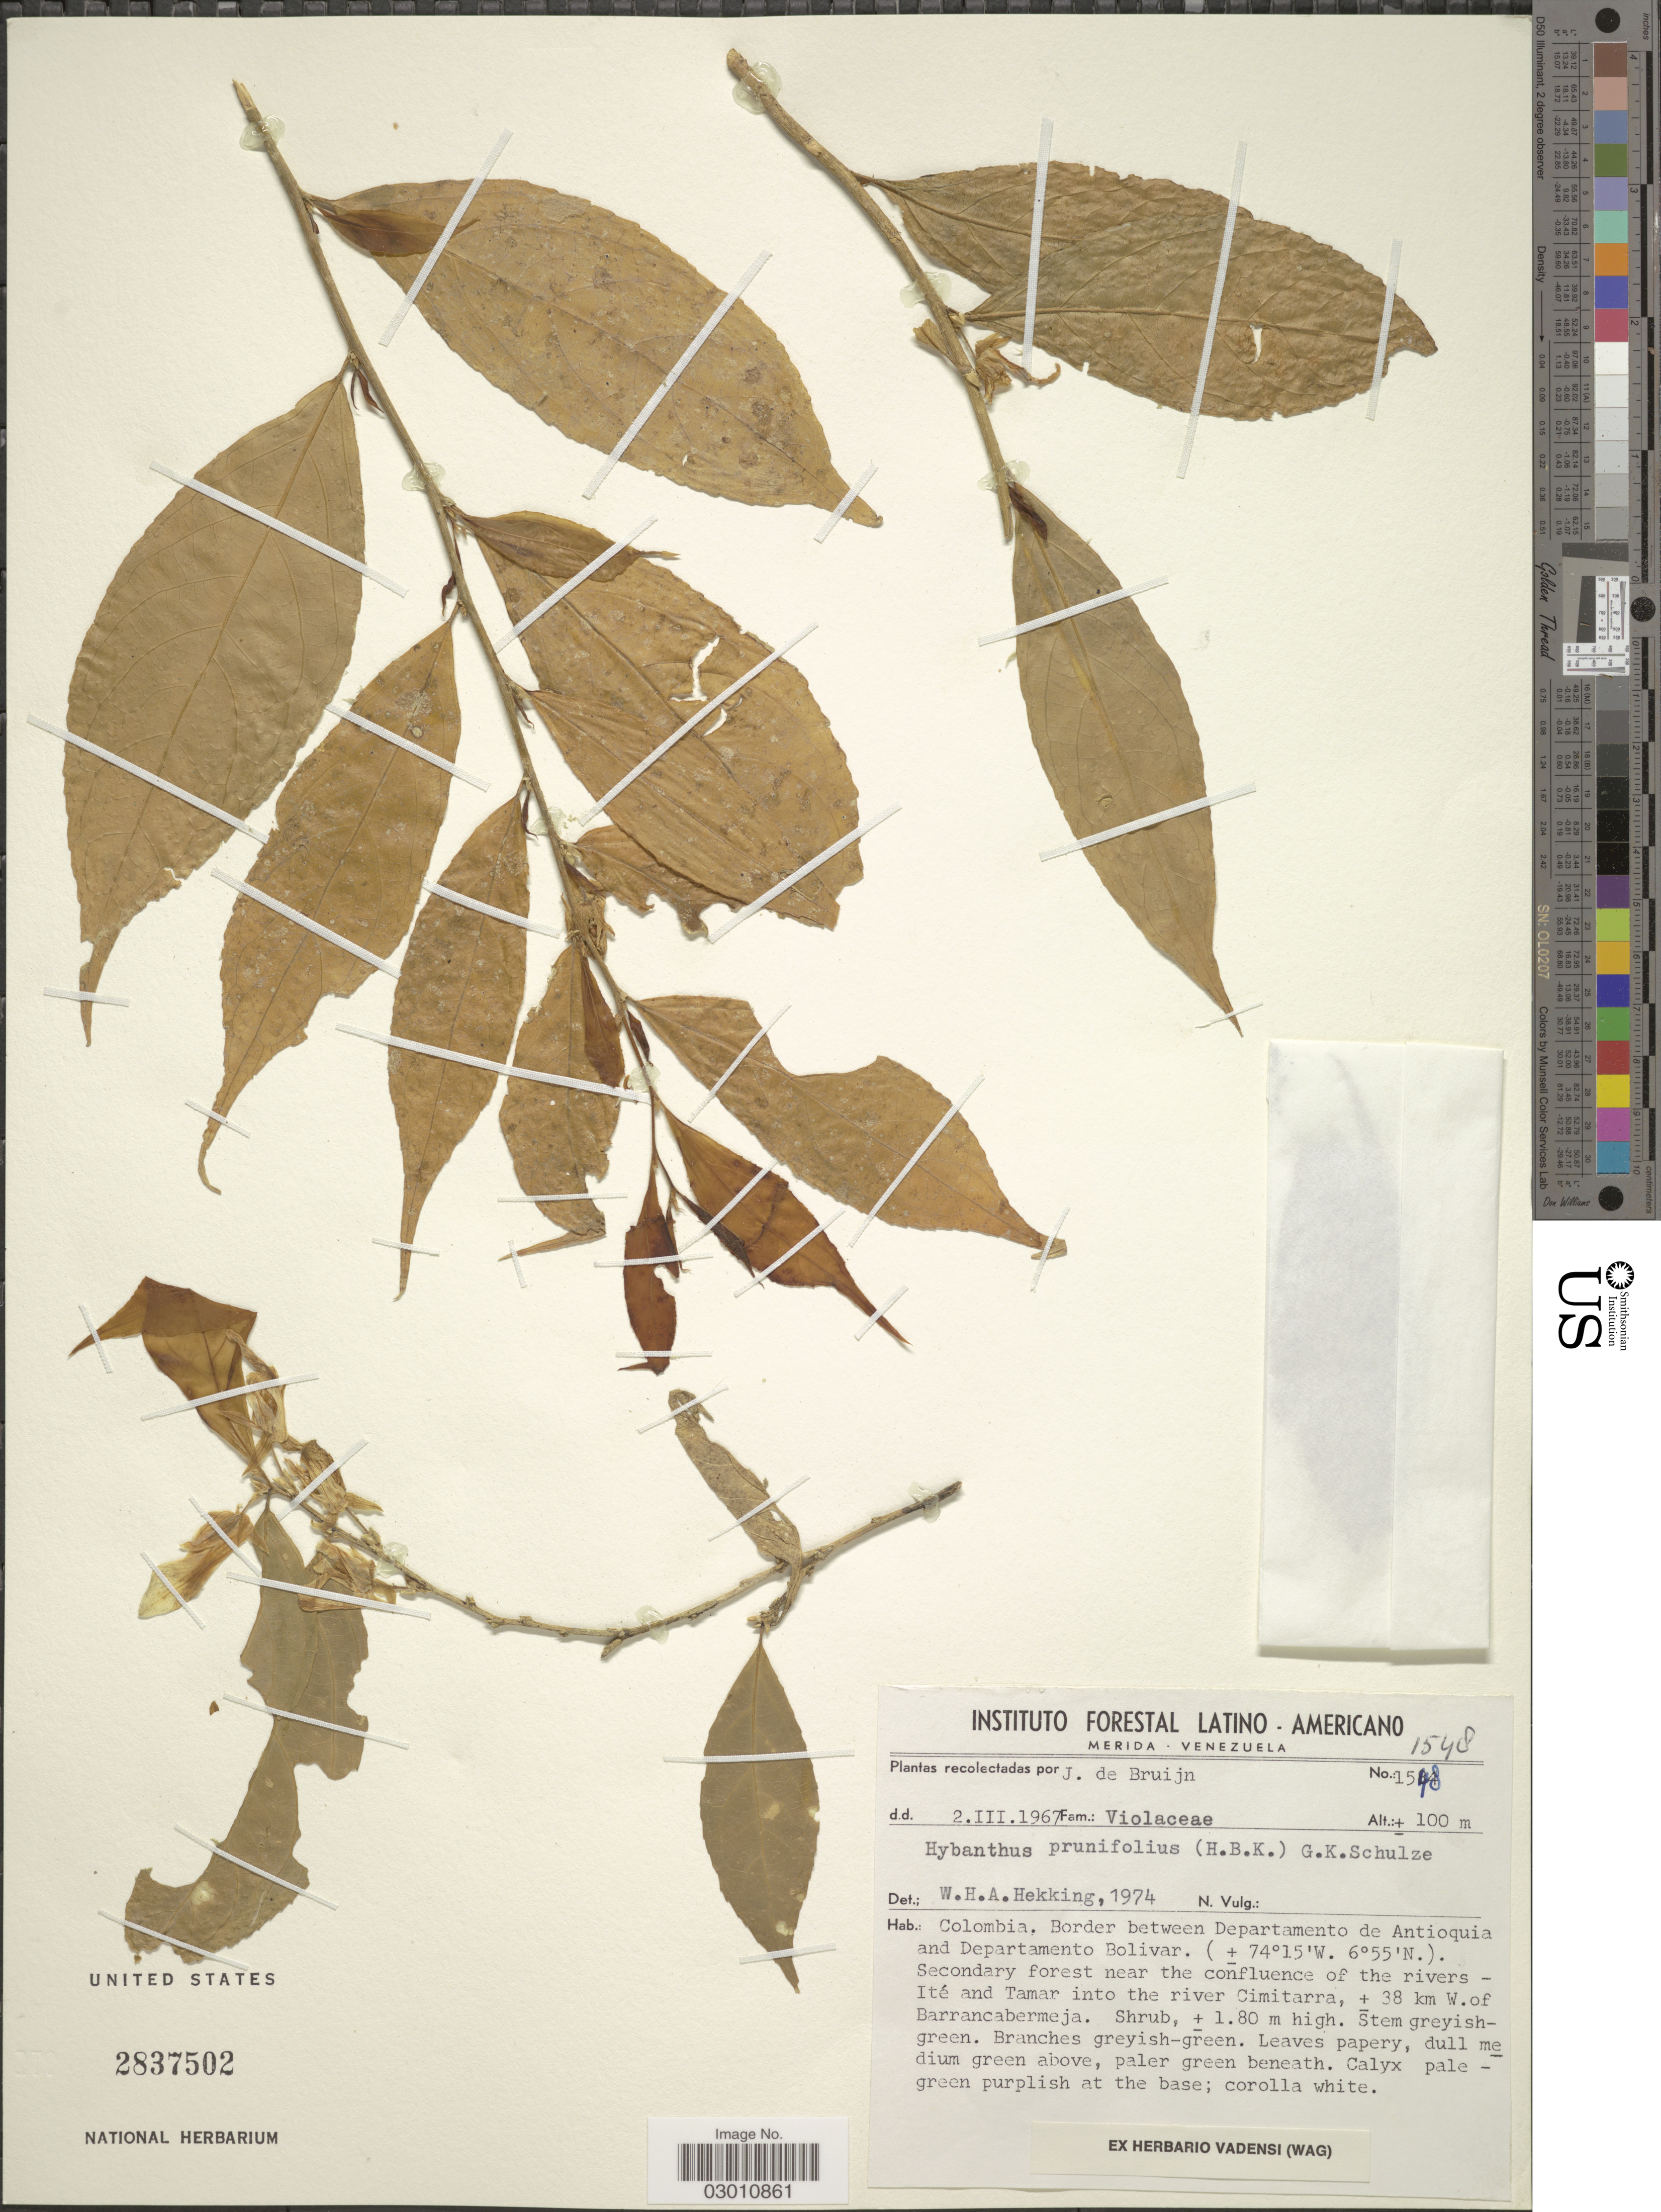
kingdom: Plantae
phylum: Tracheophyta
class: Magnoliopsida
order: Malpighiales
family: Violaceae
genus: Pombalia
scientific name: Pombalia prunifolia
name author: (Humb. & Bonpl. ex Willd.) Paula-Souza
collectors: J. Bruijn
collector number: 1548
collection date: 1967-03-02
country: Colombia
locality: Border between Departamento de Antioquia and Departamento Bolivar. Secondary forest near the confluence of the rivers - Ité and Tamar into the river Cimitarra, ± 38 km W. of Barrancabermeja.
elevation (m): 100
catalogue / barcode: US 2837502